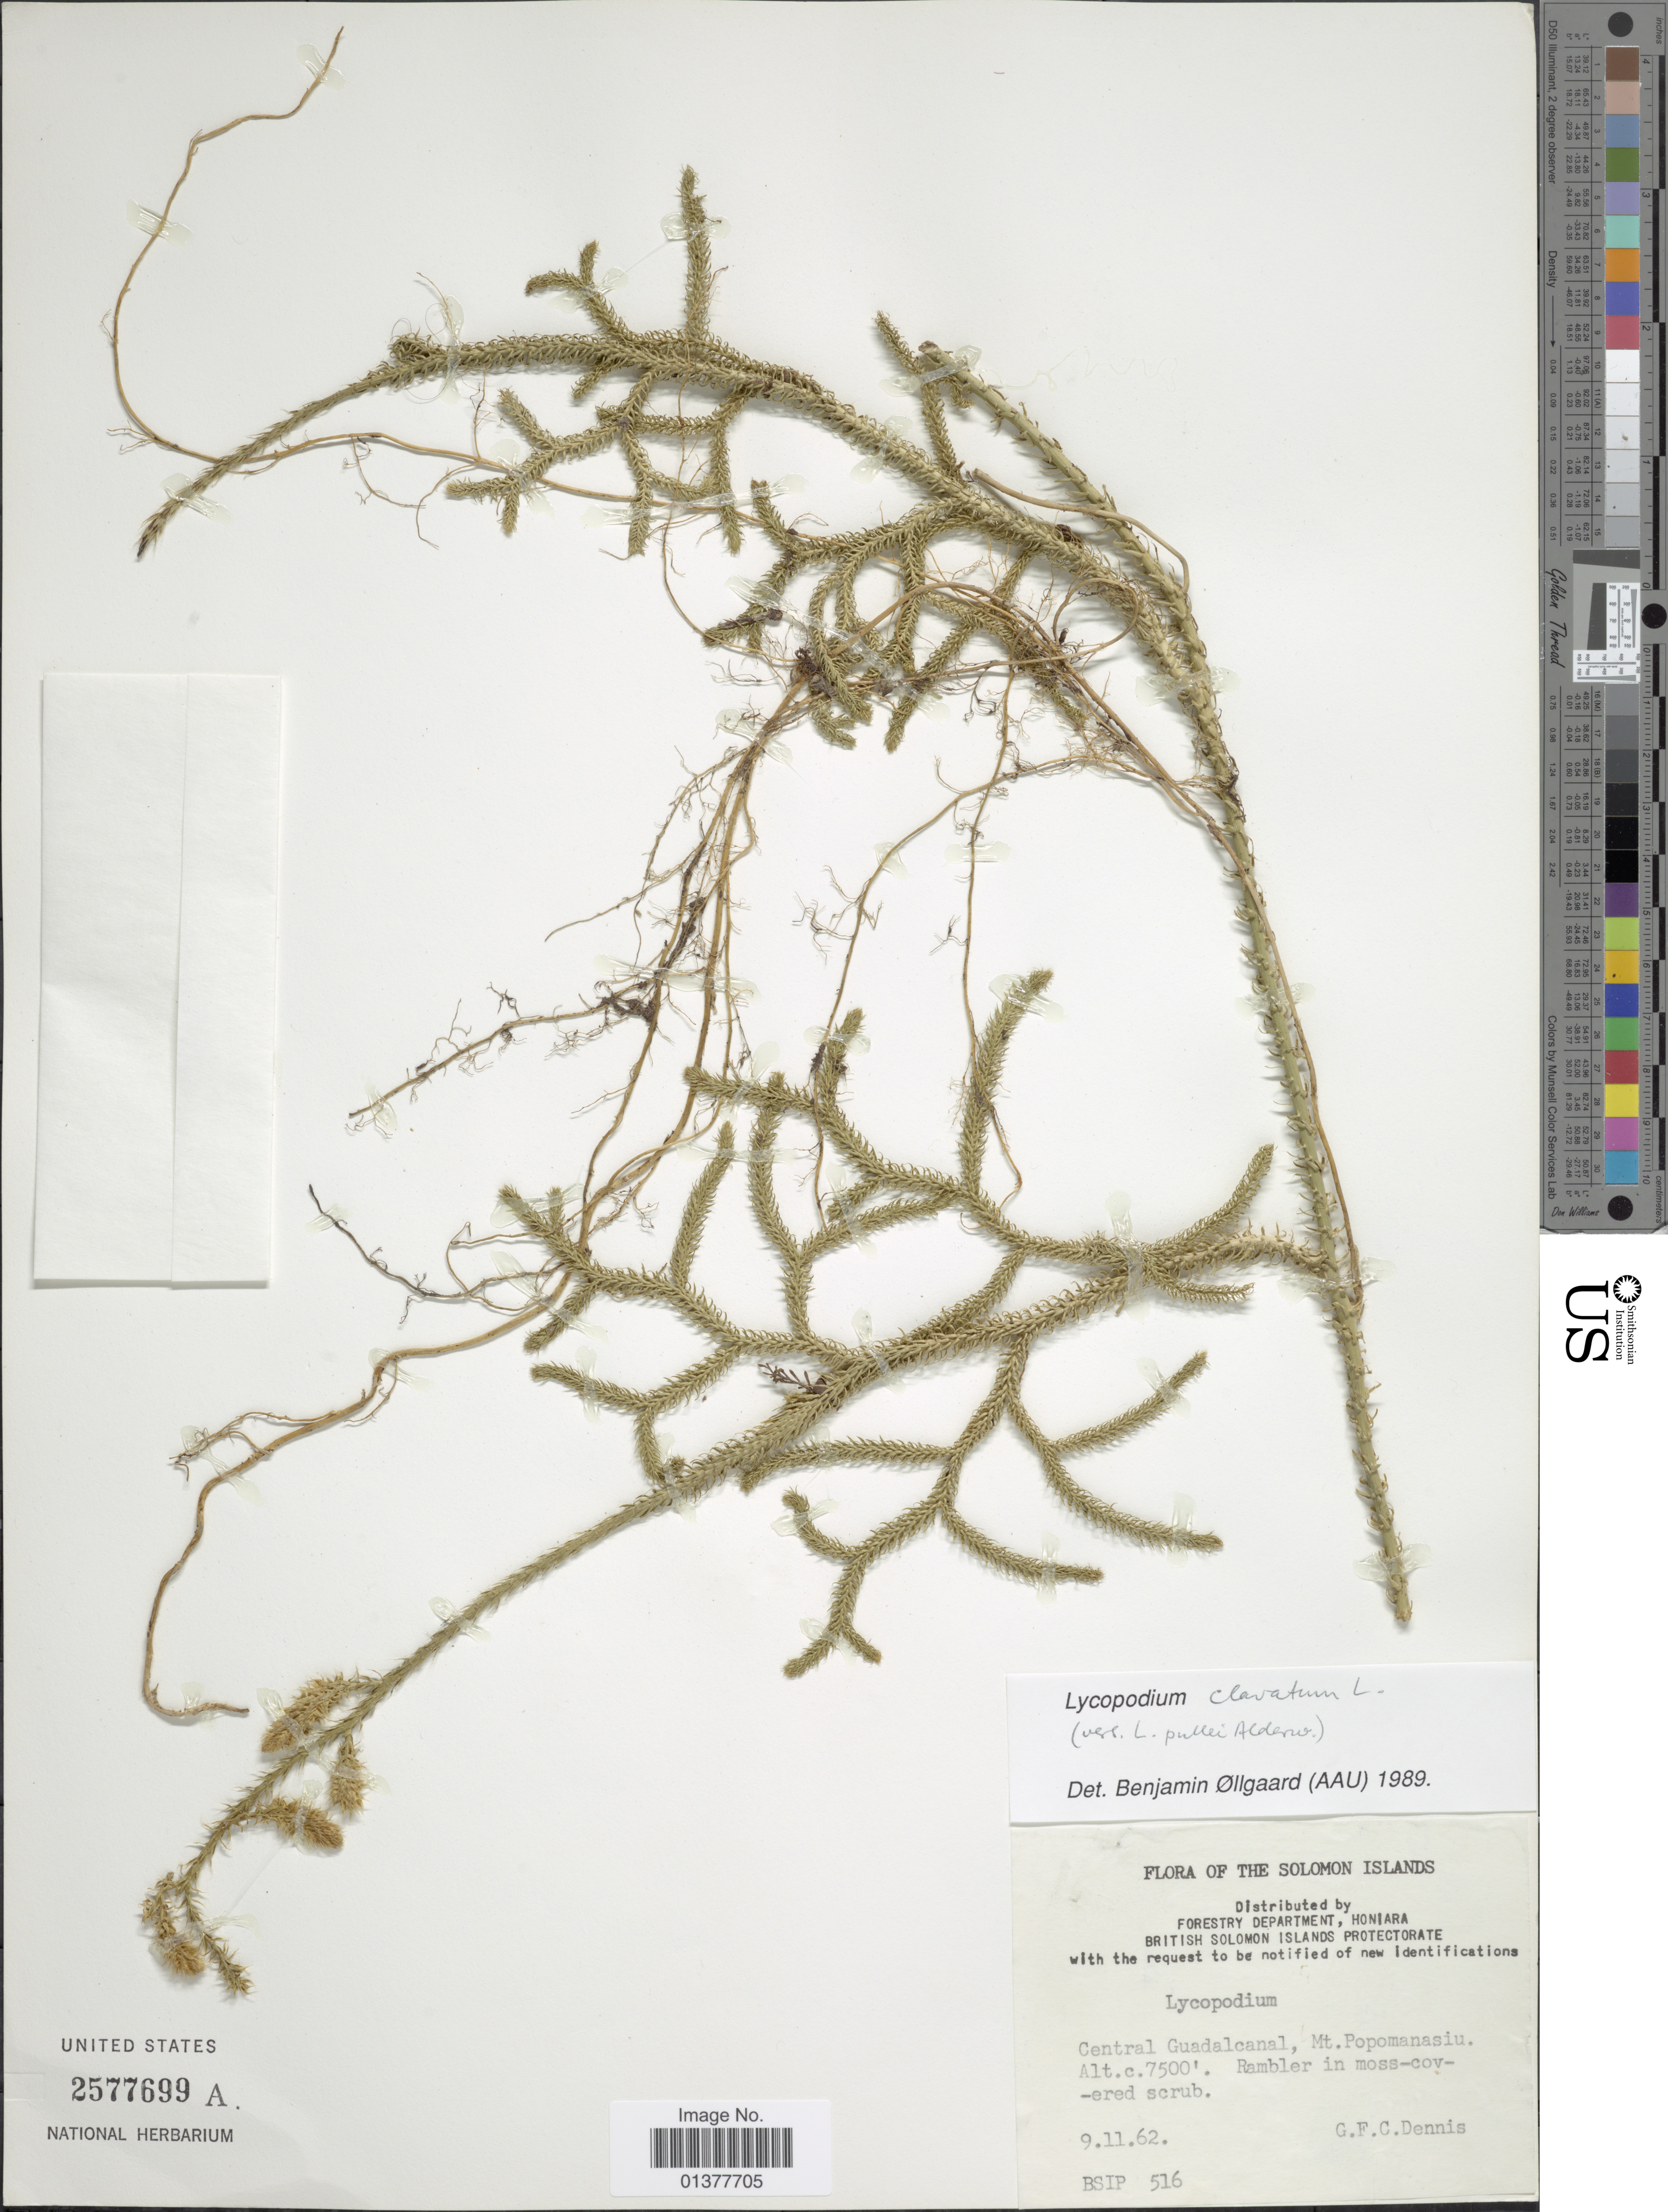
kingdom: Plantae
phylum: Tracheophyta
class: Lycopodiopsida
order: Lycopodiales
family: Lycopodiaceae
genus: Lycopodium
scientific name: Lycopodium clavatum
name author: L.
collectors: G. Dennis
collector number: BSIP516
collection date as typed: Transcribed d/m/y: 9/11/62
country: Solomon Islands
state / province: Solomon Islands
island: Guadalcanal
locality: Central Guadalcanal, Mt. Popomanasiu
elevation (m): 7500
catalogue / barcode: US 2577699A